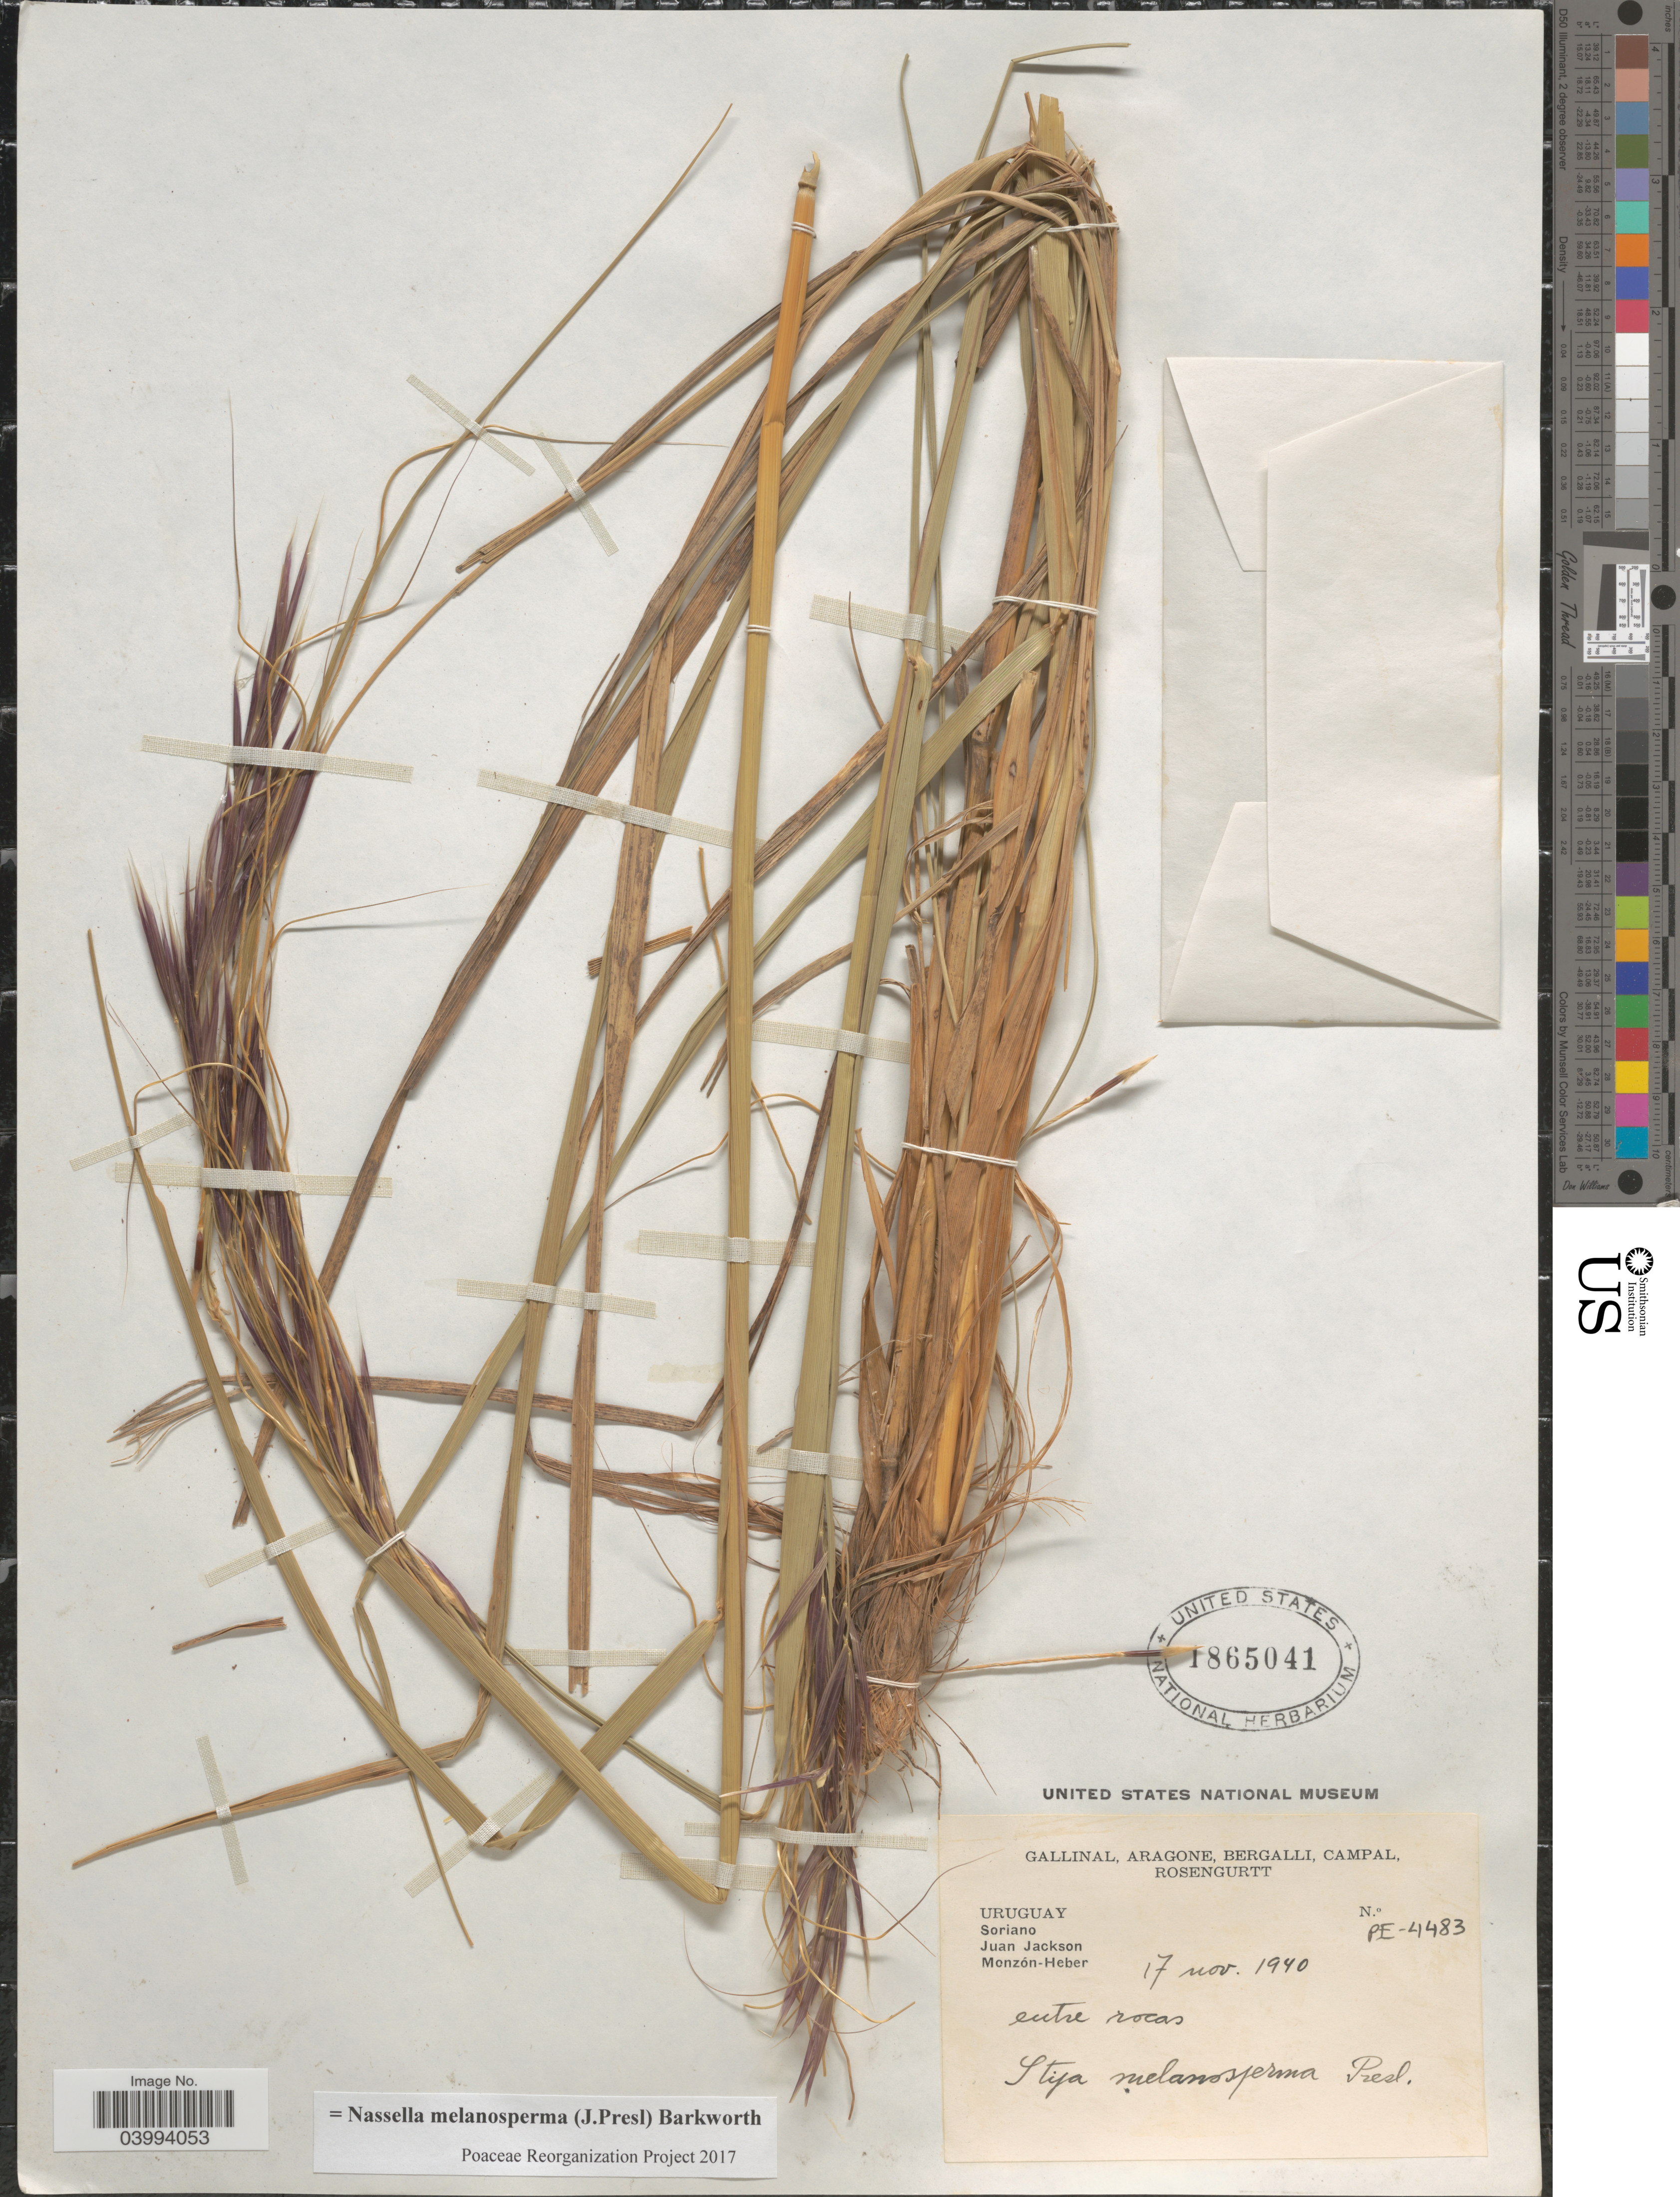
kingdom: Plantae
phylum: Tracheophyta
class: Liliopsida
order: Poales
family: Poaceae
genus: Nassella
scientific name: Nassella melanosperma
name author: (J. Presl) Barkworth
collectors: -. Gallinal, -- Aragone, -- Bergalli, -- Campal & Rosengurtt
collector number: PE-4483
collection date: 1940-11-17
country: Uruguay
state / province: Soriano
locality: Juan Jackson. Monzón-Heber. Entre rocas.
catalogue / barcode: US 1865041